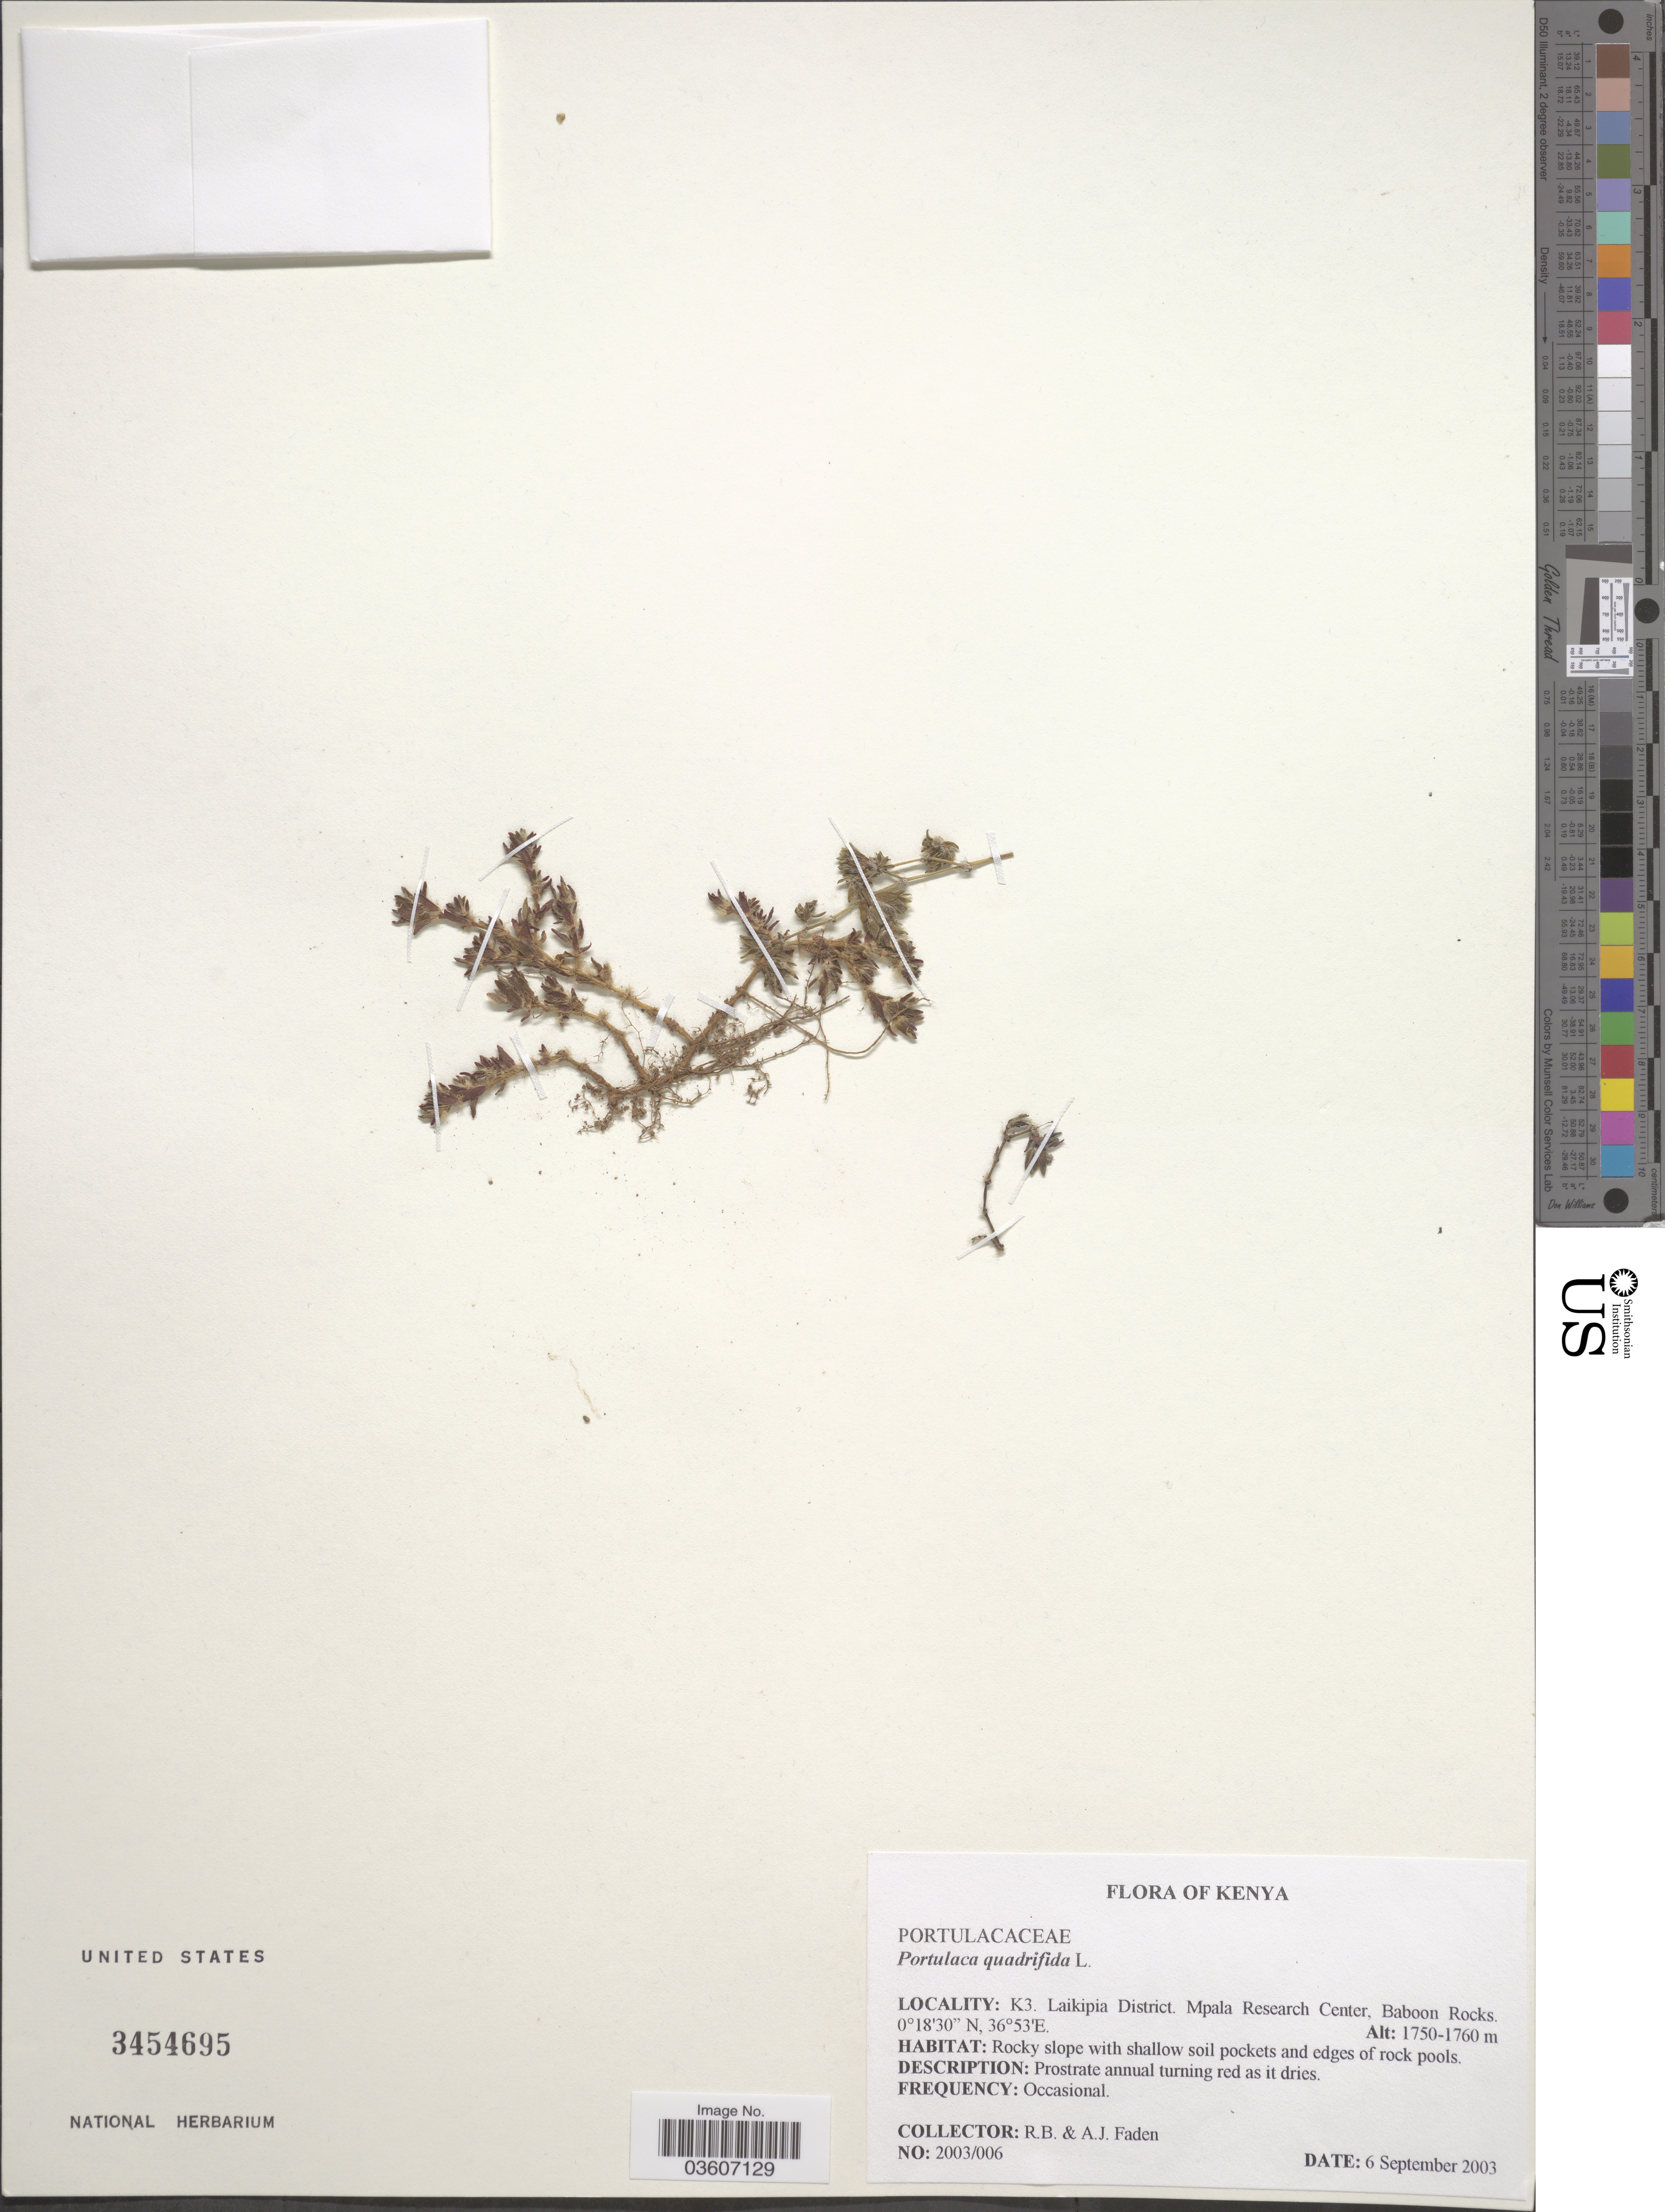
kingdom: Plantae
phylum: Tracheophyta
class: Magnoliopsida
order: Caryophyllales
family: Portulacaceae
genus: Portulaca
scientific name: Portulaca quadrifida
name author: L.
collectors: R. B. Faden & A. J. Faden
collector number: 2003/006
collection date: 2003-09-06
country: Kenya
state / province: Laikipia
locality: K3. Laikipia District. Mpala Research Center, Baboon Rocks.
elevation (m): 1750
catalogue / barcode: US 3454695